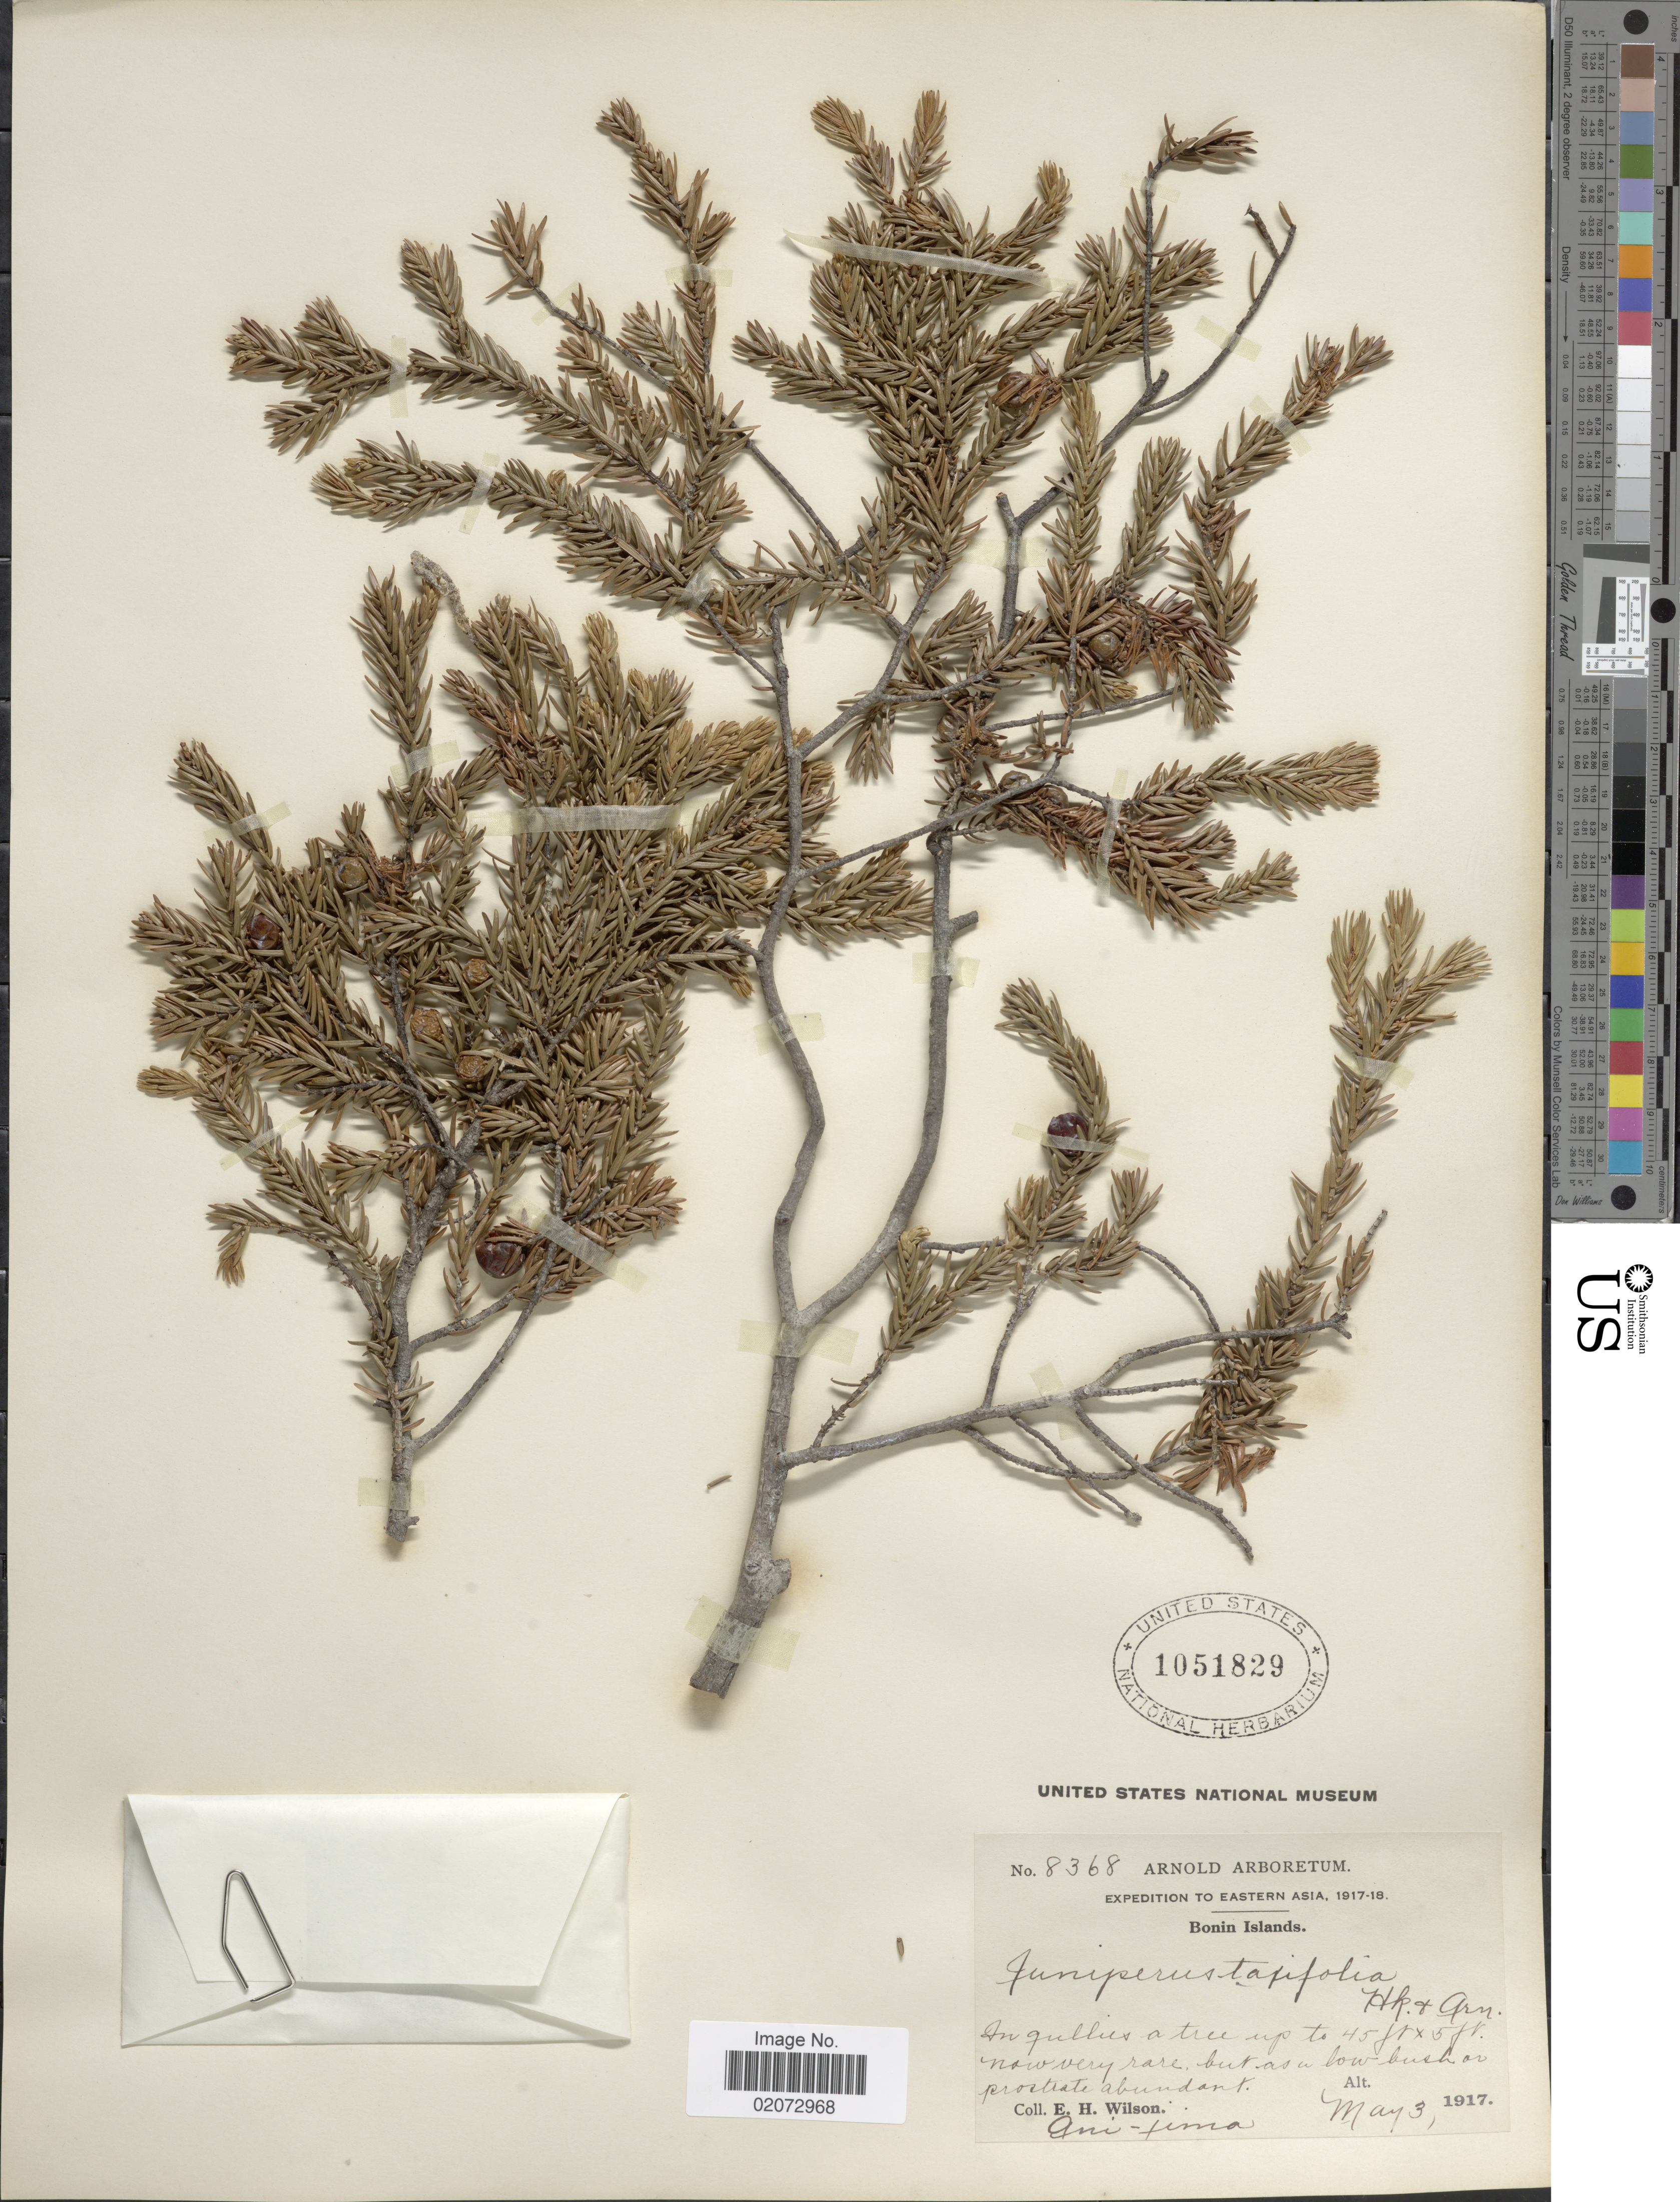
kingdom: Plantae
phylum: Tracheophyta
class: Pinopsida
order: Pinales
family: Cupressaceae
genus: Juniperus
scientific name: Juniperus taxifolia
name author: Hook. & Arn.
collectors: E. Wilson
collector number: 8368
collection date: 1917-05-03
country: Japan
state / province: Tokyo, Federal City of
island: Bonin Islands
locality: Bonin Islands. Ani-jima. Eastern Asia.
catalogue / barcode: US 1051829